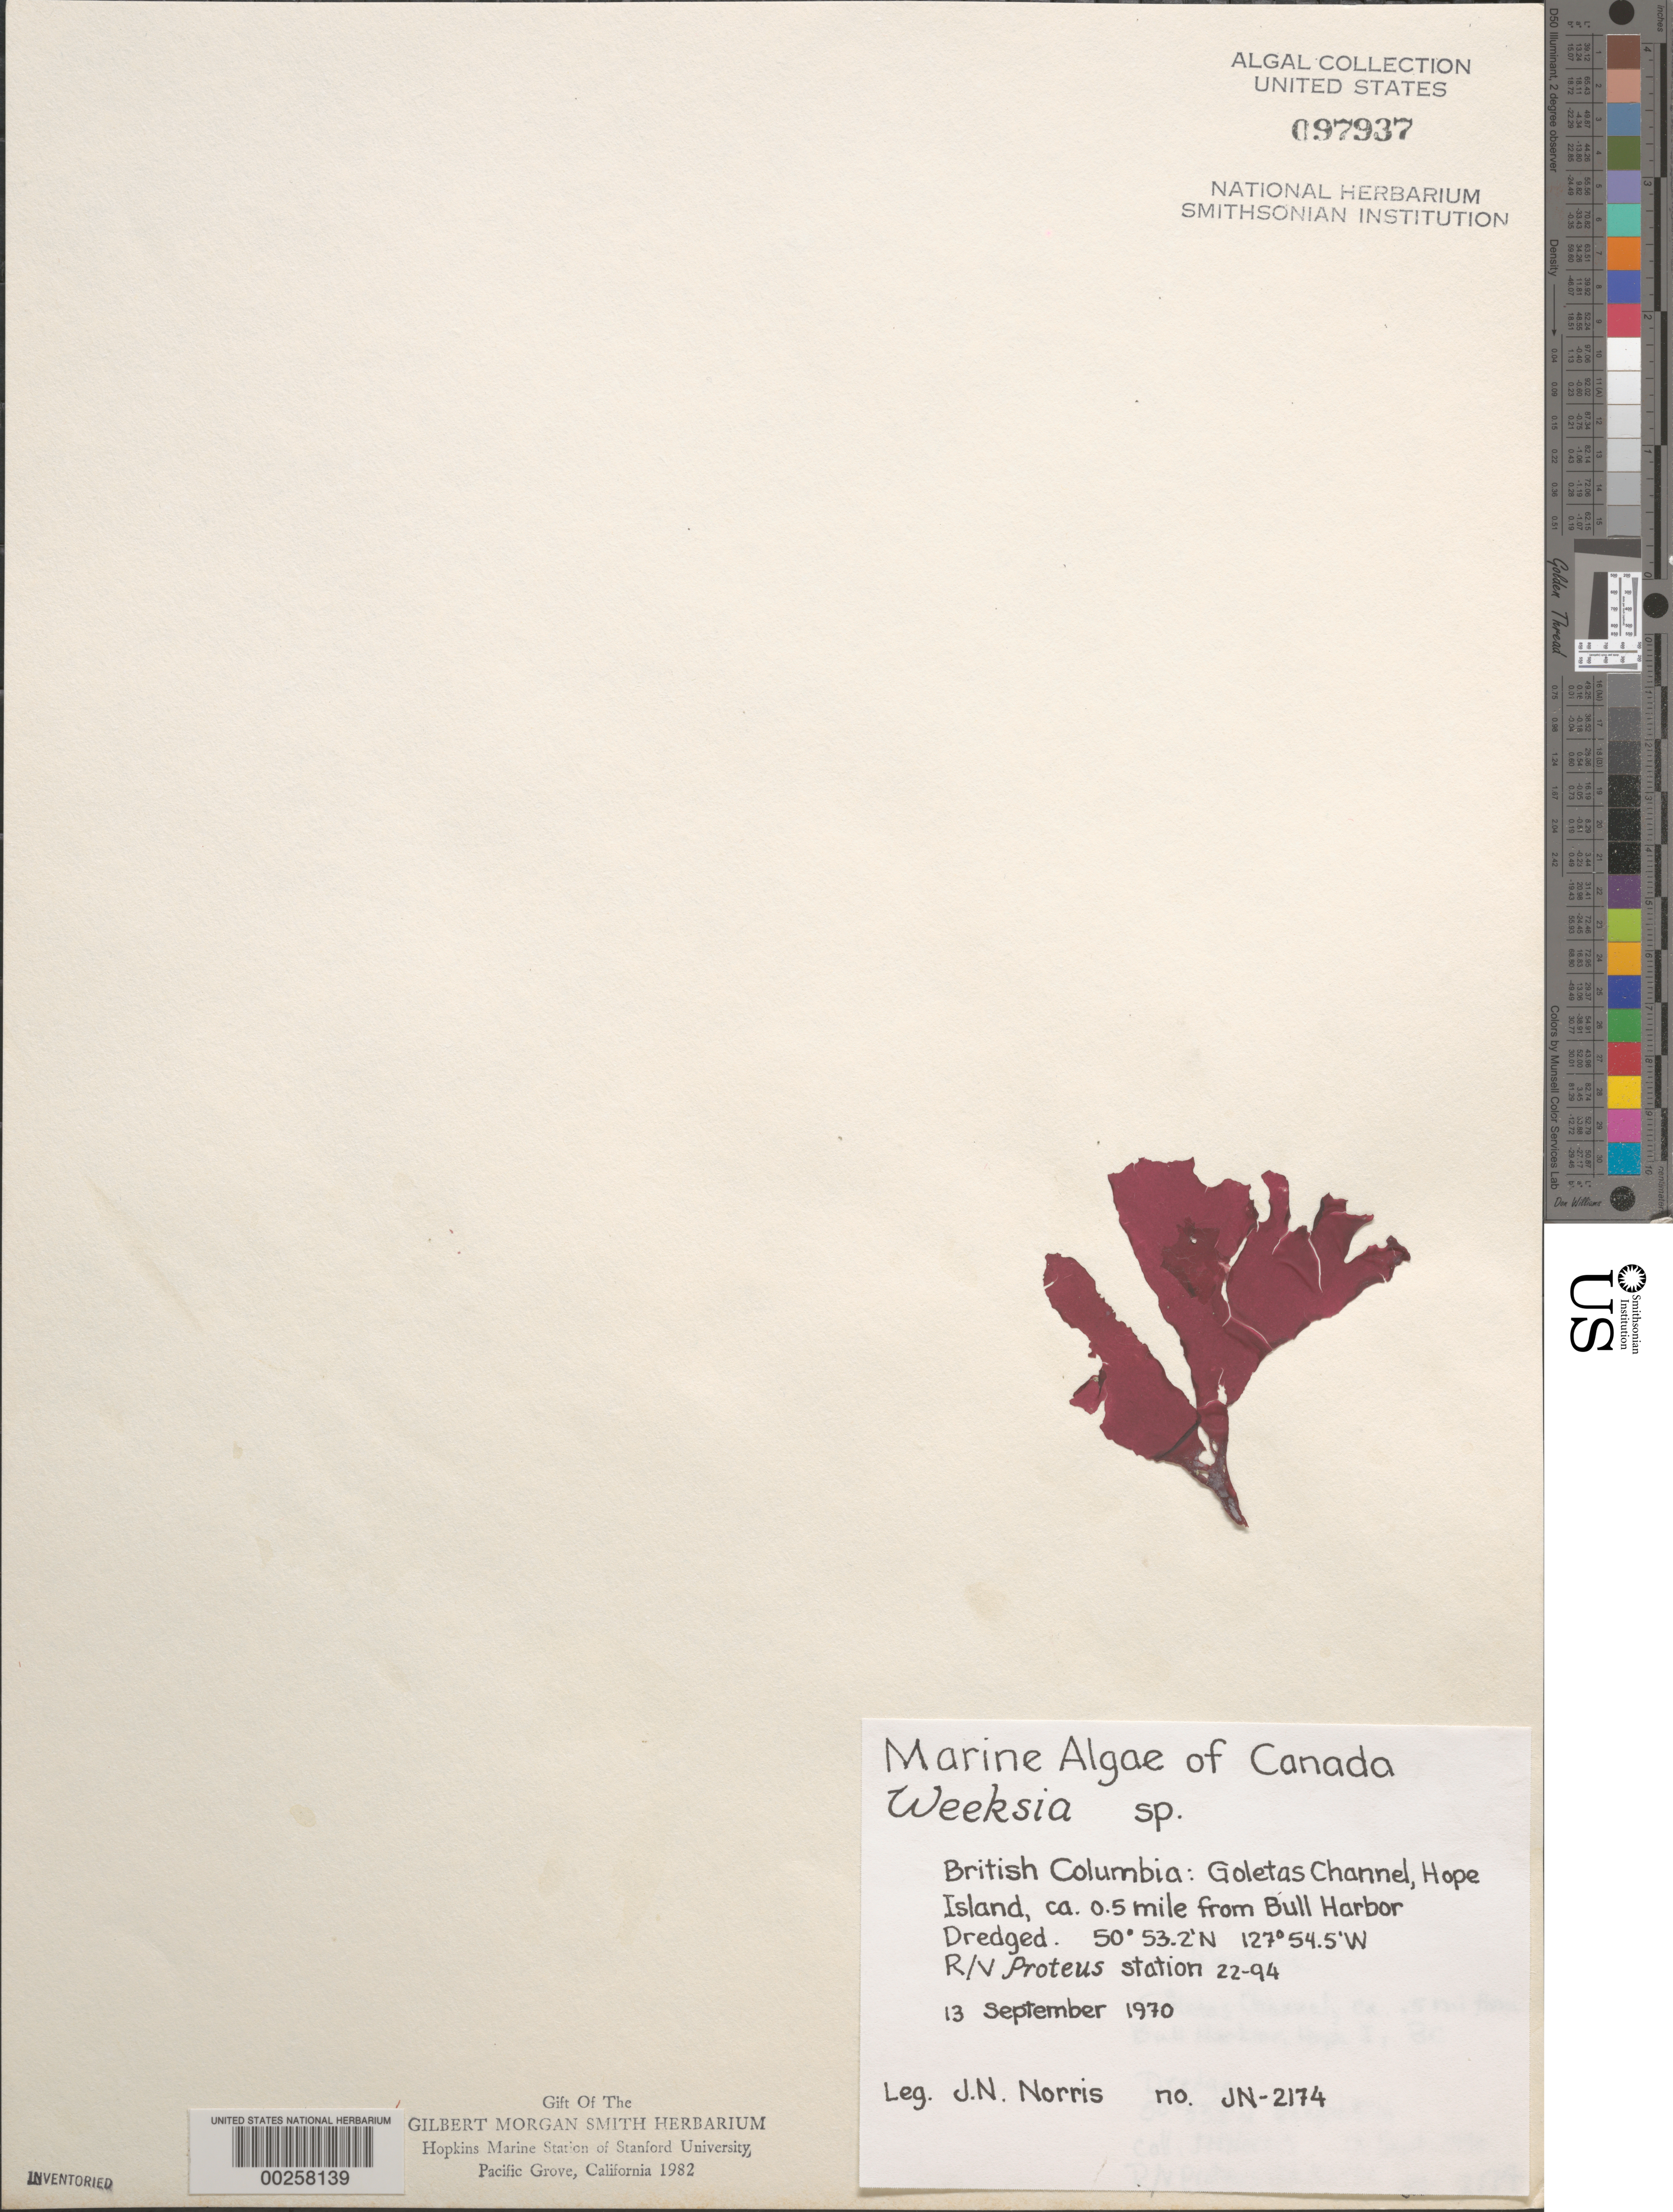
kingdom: Plantae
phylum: Rhodophyta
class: Florideophyceae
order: Gigartinales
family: Dumontiaceae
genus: Weeksia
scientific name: Weeksia sp.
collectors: J. N. Norris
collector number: JN-2174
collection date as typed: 13 Sep 1970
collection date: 1970-09-13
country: Canada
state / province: British Columbia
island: Hope Island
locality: Goletas Channel, ca. 0.5 mile from Bull Harbor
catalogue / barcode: US 97937